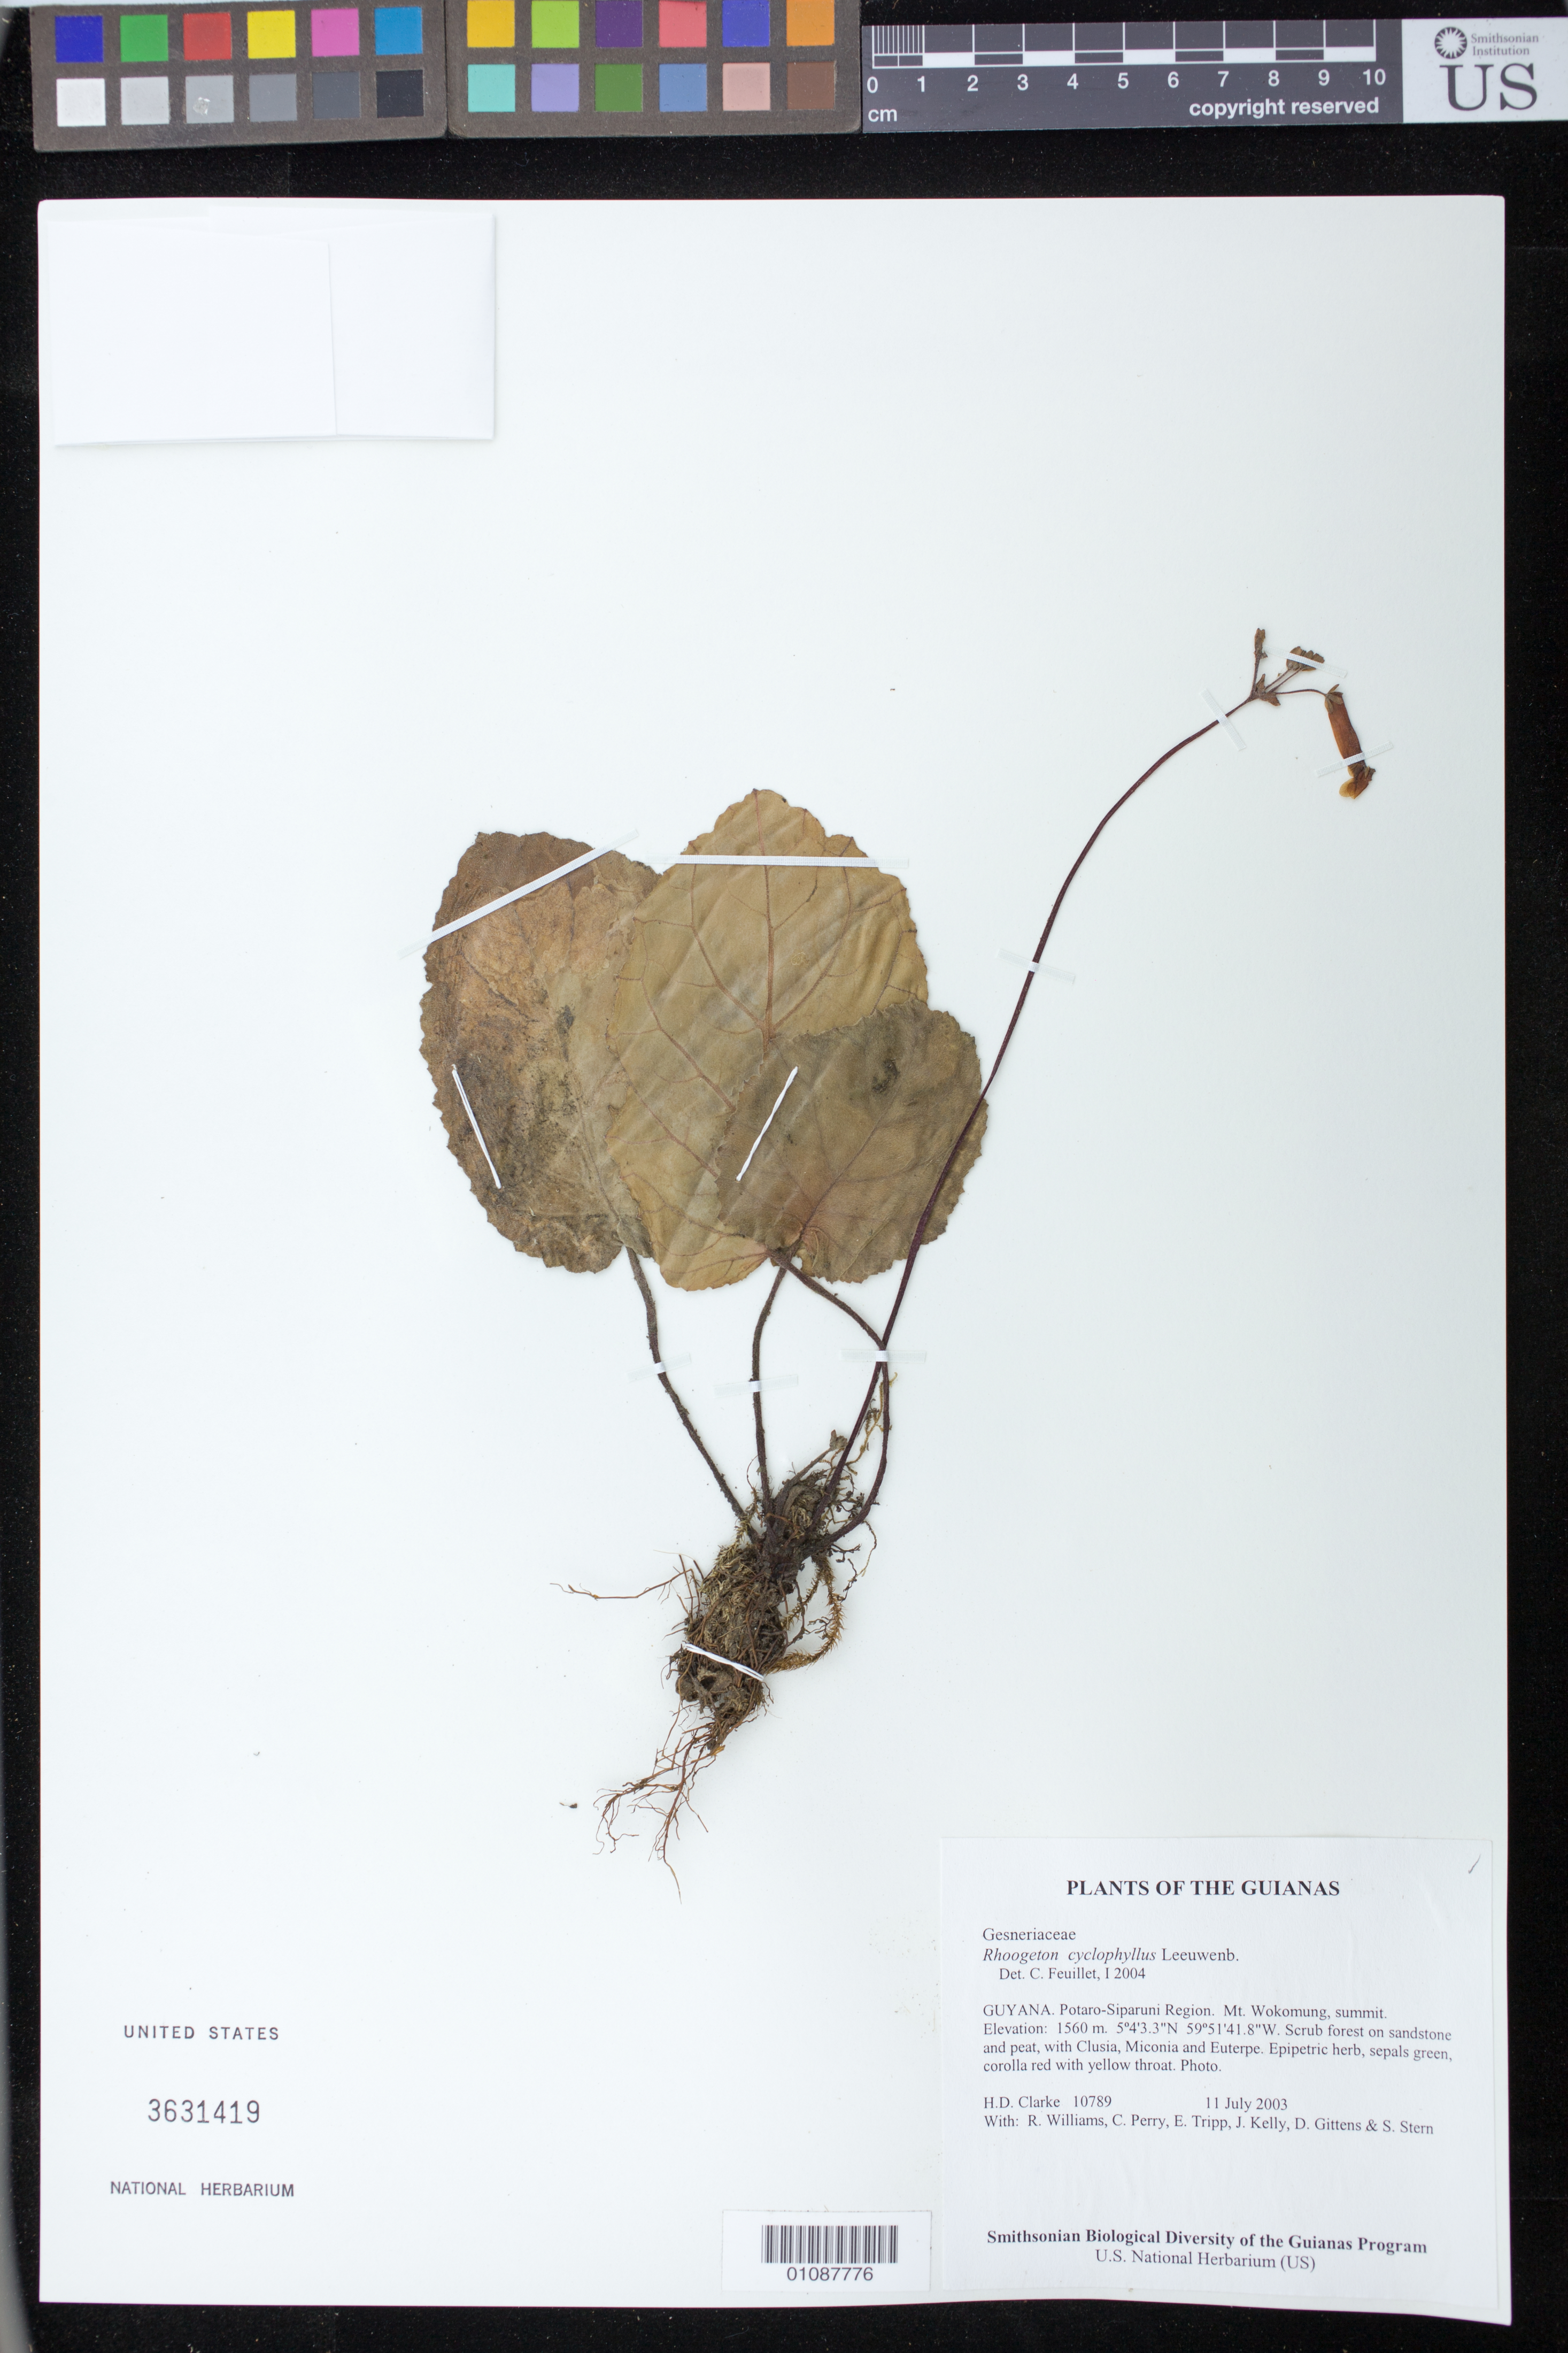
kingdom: Plantae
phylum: Tracheophyta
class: Magnoliopsida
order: Lamiales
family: Gesneriaceae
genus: Rhoogeton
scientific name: Rhoogeton cyclophyllus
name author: Leeuwenb.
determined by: Feuillet, C.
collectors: H. D. Clarke & et al.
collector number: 10789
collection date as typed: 11 Jul 2003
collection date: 2003-07-11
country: Guyana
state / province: Potaro-Siparuni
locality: Potaro-Siparuni Region. Mt. Wokomung, summit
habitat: Scrub forest on sandstone and peat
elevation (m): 1560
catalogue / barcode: US 3631419